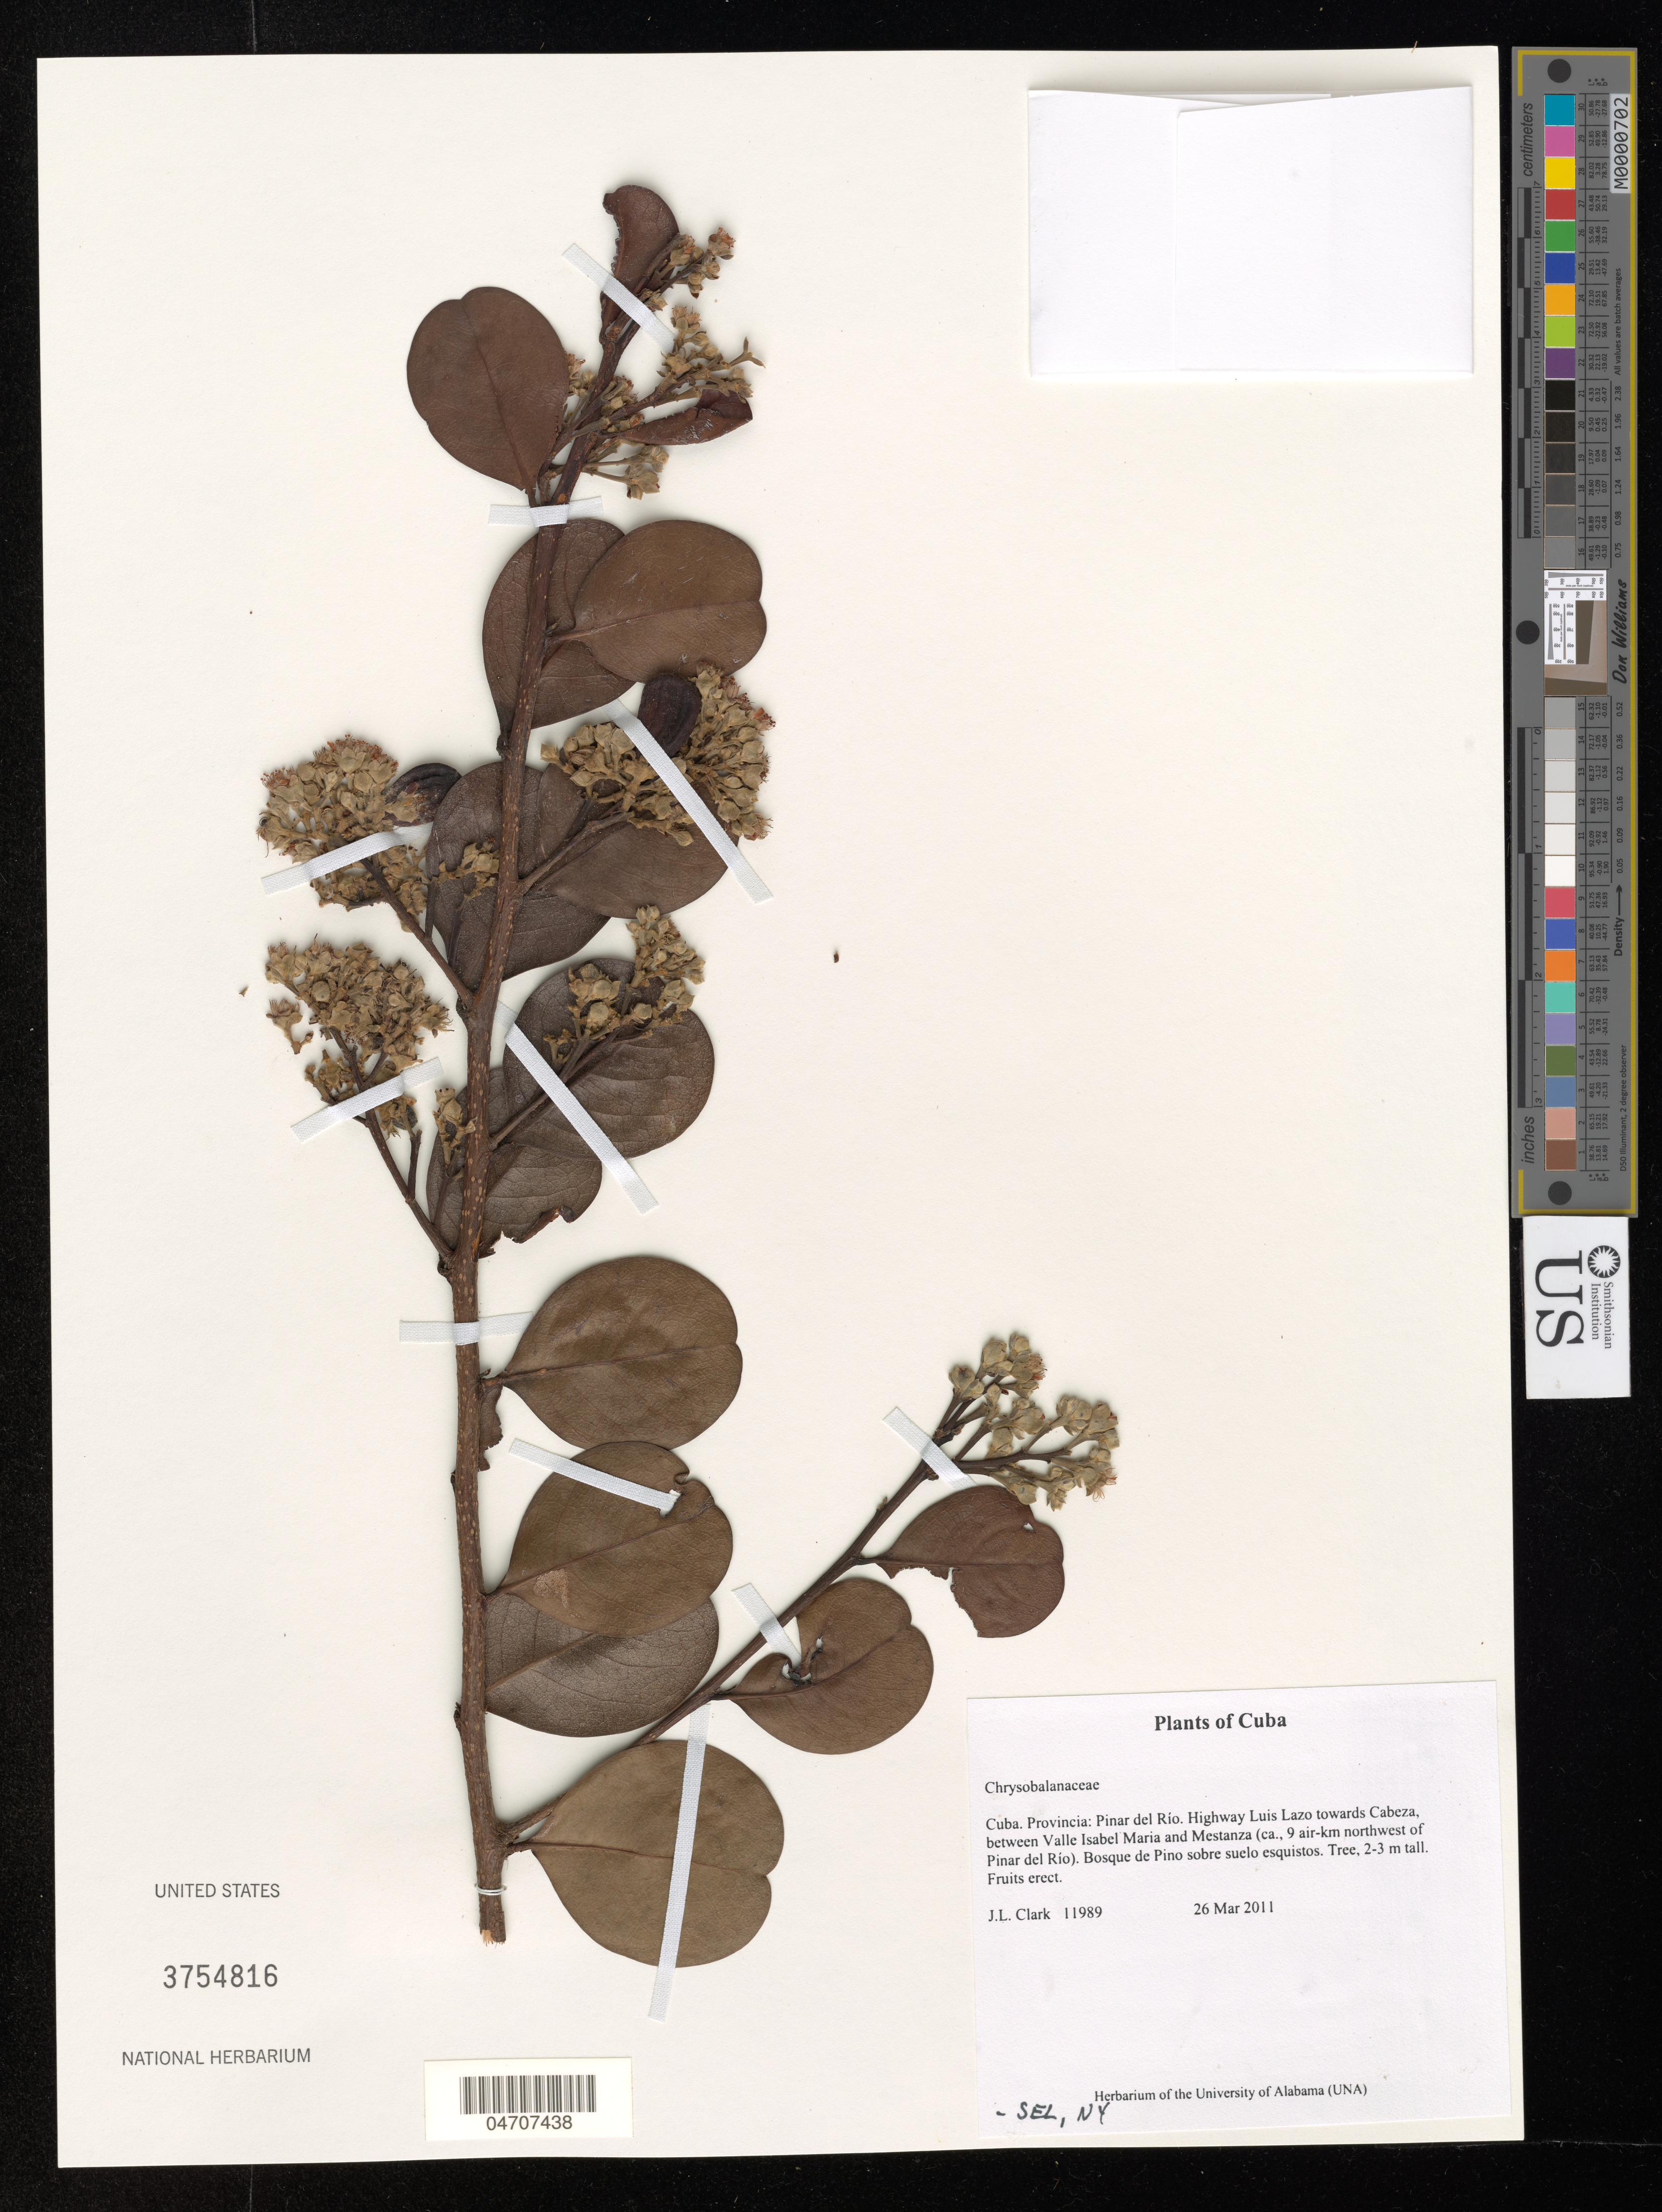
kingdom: Plantae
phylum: Tracheophyta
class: Magnoliopsida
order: Malpighiales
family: Chrysobalanaceae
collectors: J. L. Clark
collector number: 11989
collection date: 2011-03-26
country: Cuba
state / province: Pinar del Río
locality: Highway Luis Lazo towards Cabeza, between Valle Isabel Maria and Mestanza (ca., 9 air-km northwest of Pinar del Río).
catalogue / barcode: US 3754816